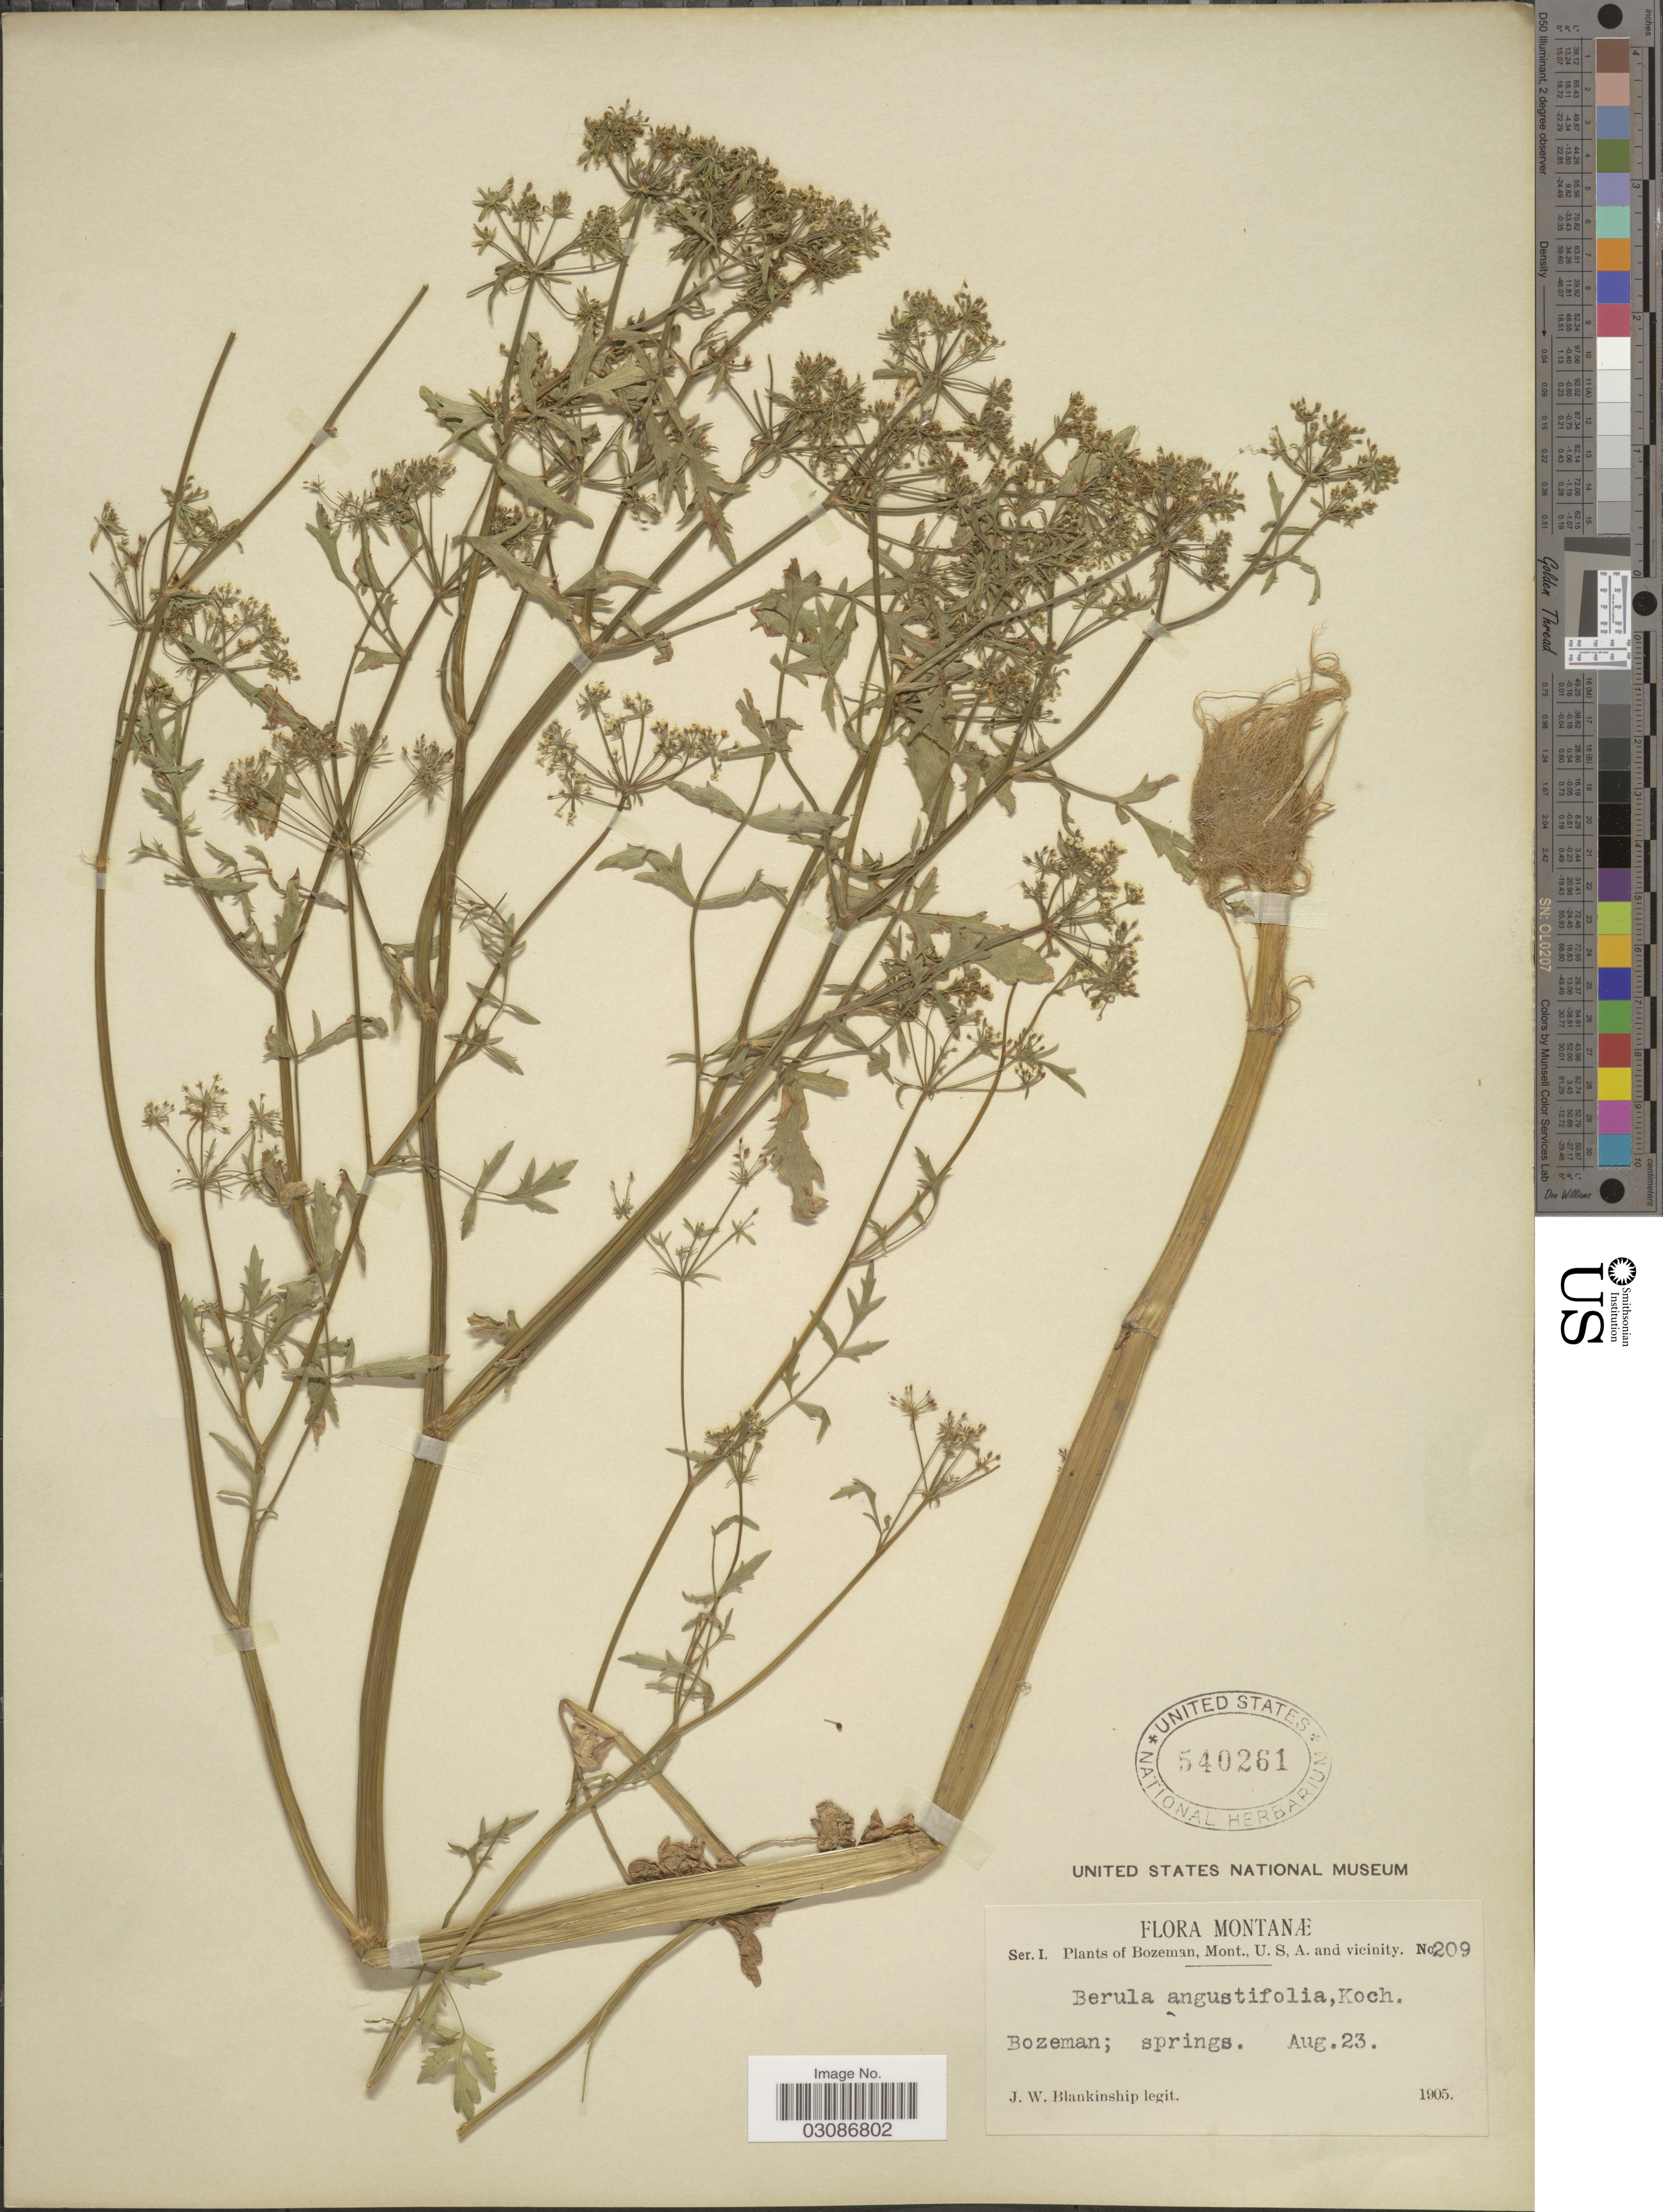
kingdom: Plantae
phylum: Tracheophyta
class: Magnoliopsida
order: Apiales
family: Apiaceae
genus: Berula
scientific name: Berula erecta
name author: (Huds.) Coville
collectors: J. W. Blankinship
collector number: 209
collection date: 1905-08-23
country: United States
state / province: Montana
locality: Montanæ. Bozeman, Mont., U. S. A. and vicinity.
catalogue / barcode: US 540261